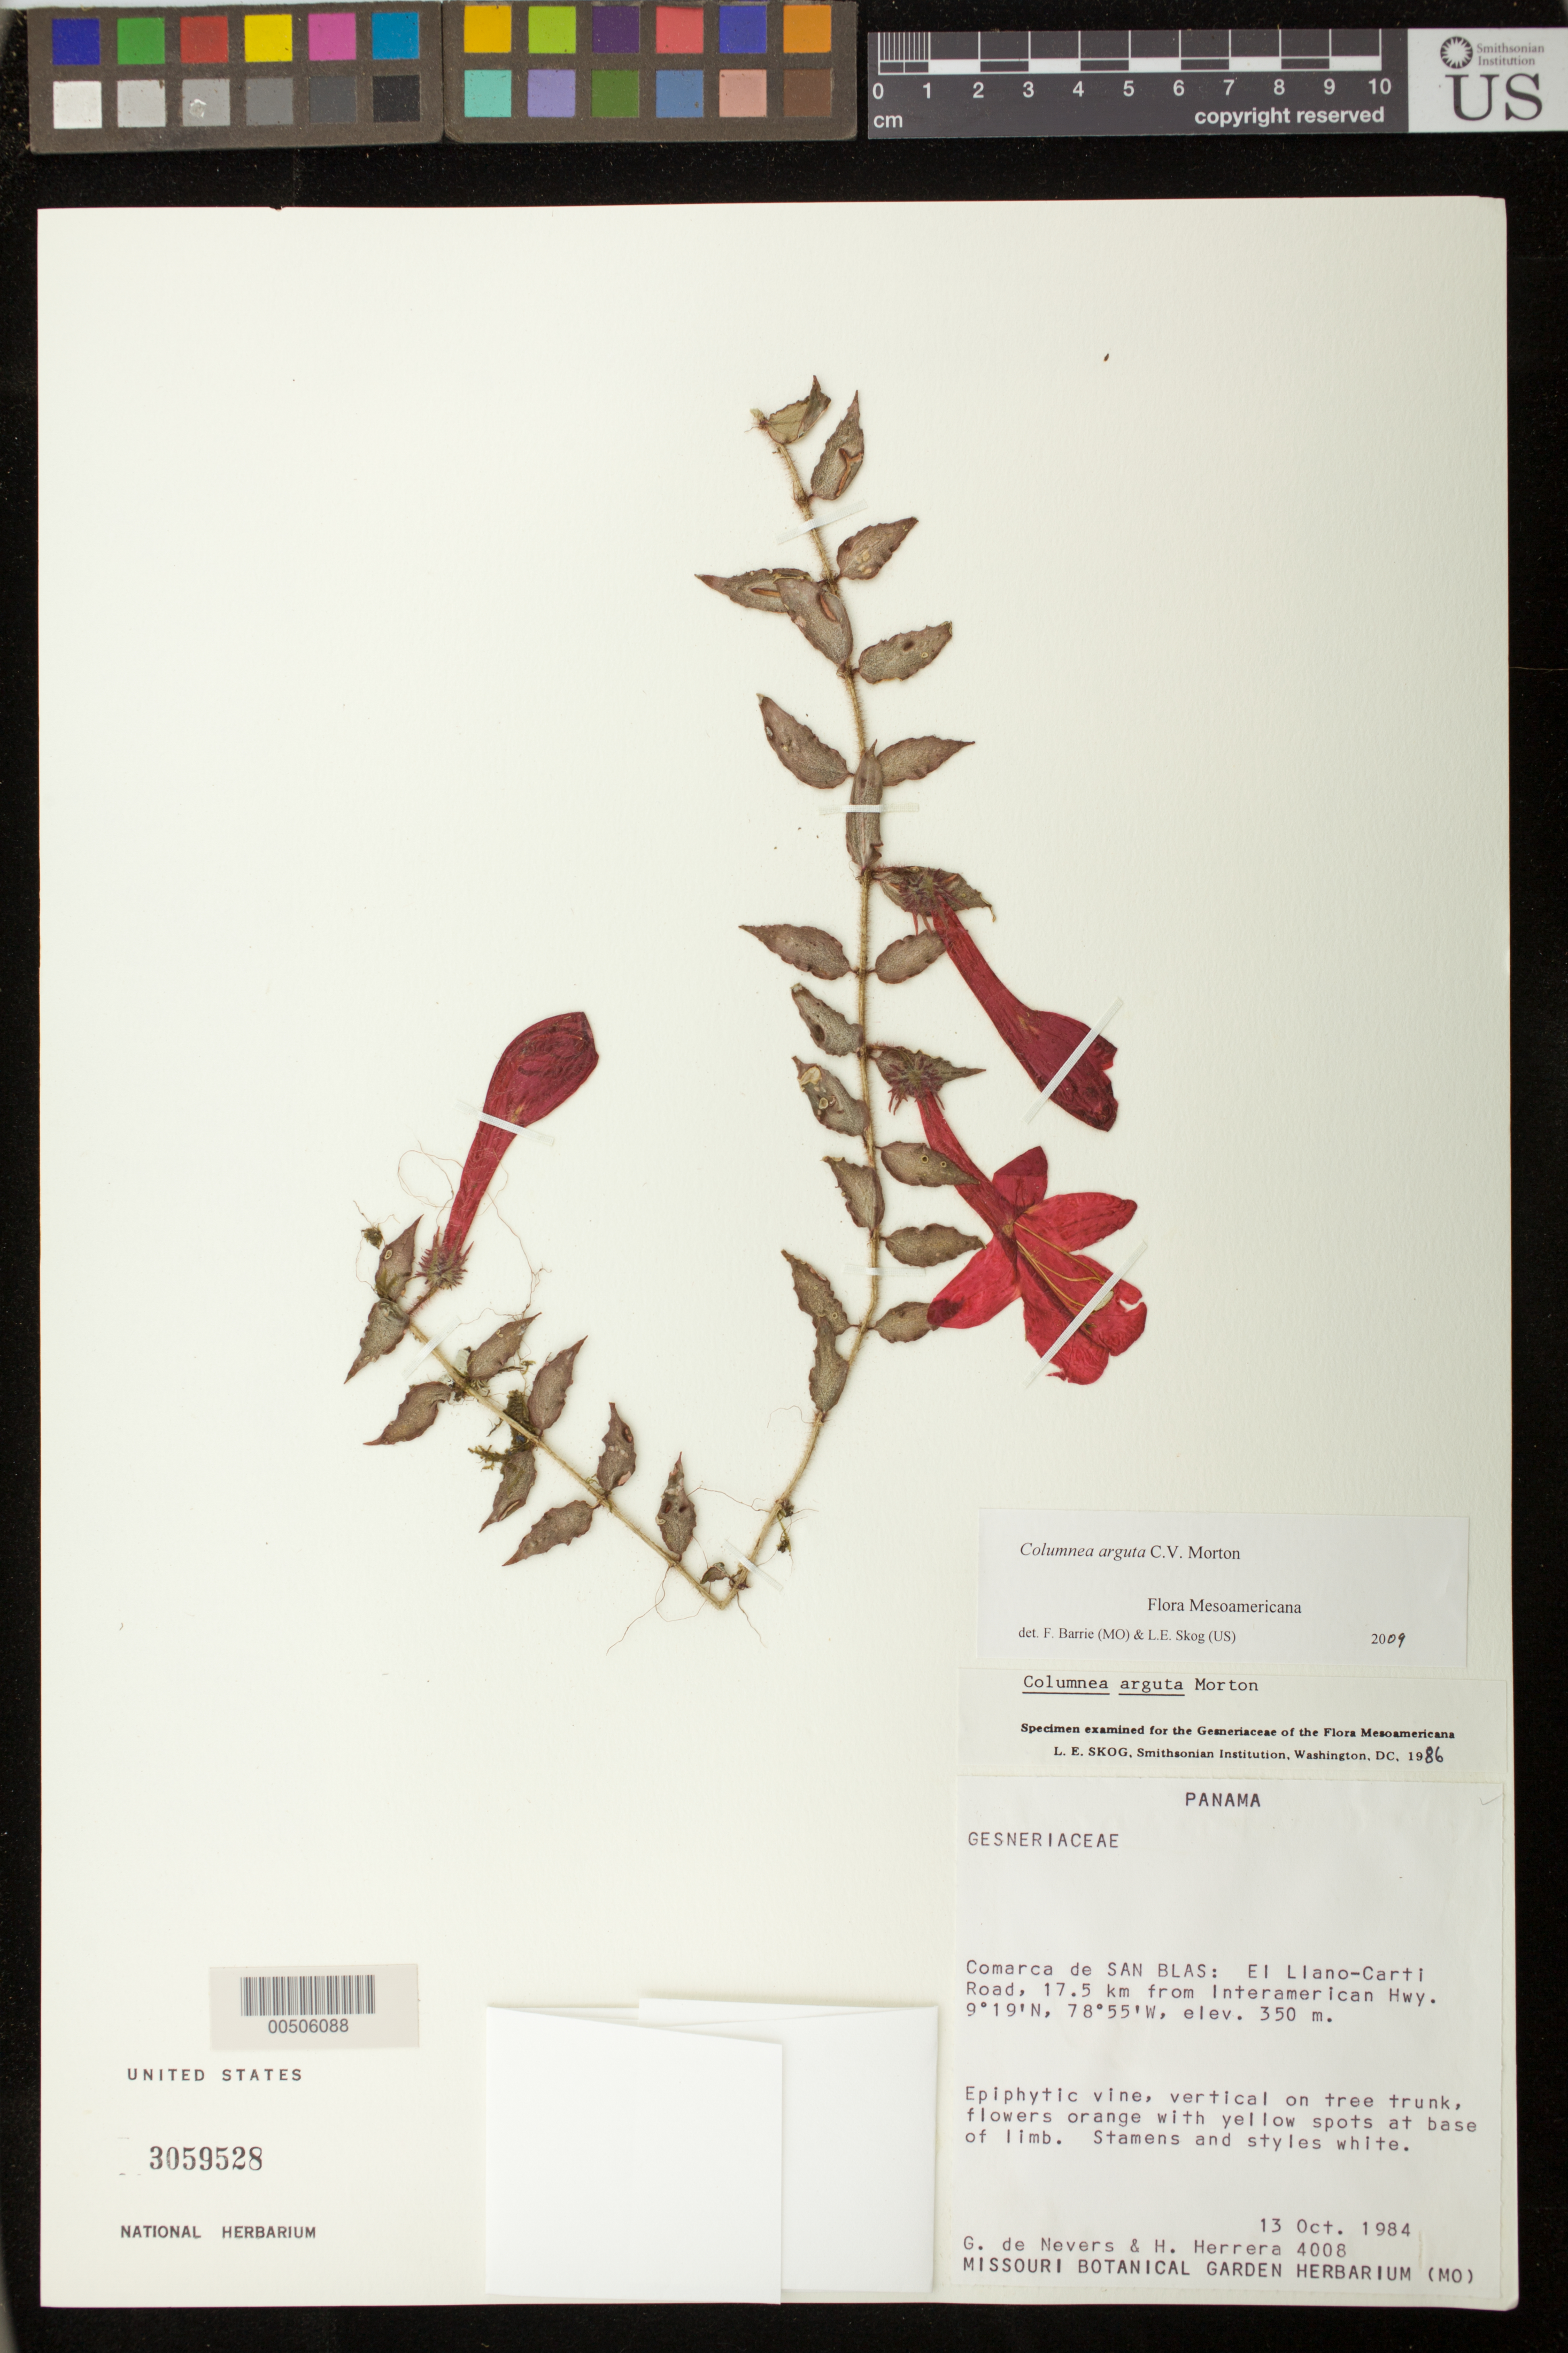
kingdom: Plantae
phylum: Tracheophyta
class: Magnoliopsida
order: Lamiales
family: Gesneriaceae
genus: Columnea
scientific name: Columnea arguta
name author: C.V. Morton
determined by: Skog, Laurence E.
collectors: G. C. de Nevers & H. Herrera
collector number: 4008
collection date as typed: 13 Oct 1984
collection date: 1984-10-13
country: Panama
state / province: Kuna Yala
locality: Comarca de San Blas: El Llano-Carti Road, 17.5 km from Interamerican Hwy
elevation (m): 350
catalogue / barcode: US 3059528